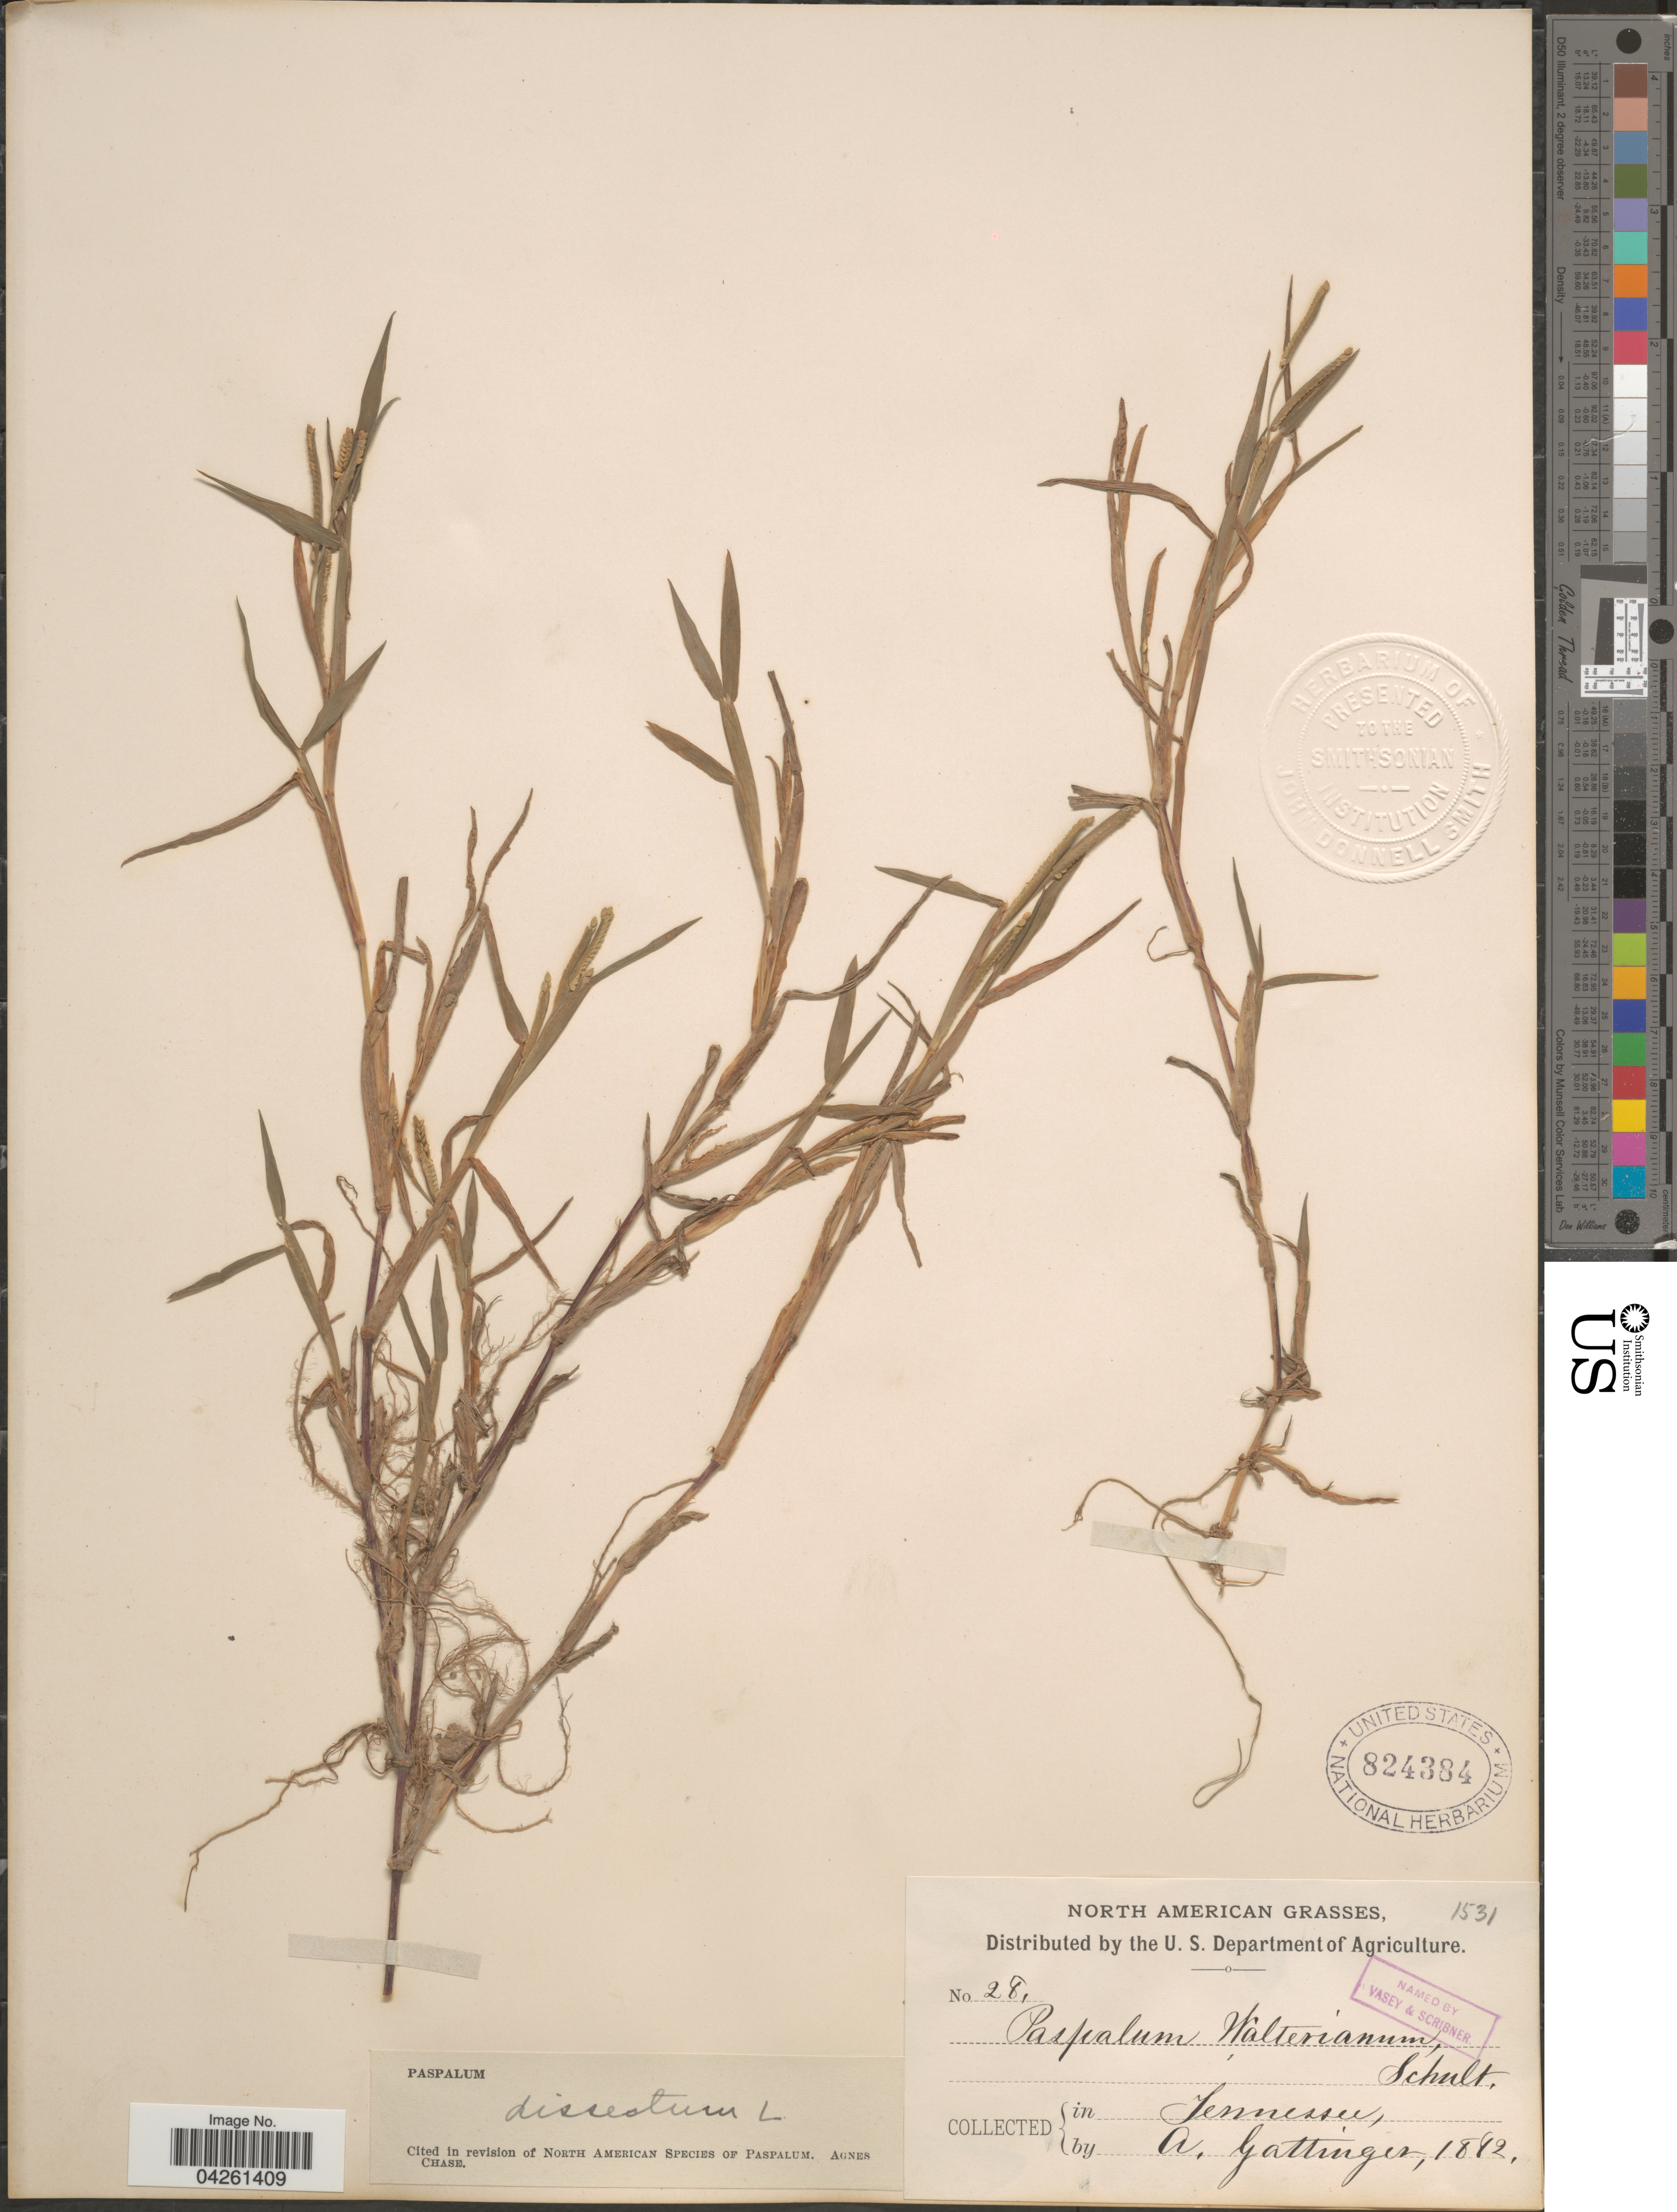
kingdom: Plantae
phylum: Tracheophyta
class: Liliopsida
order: Poales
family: Poaceae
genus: Paspalum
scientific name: Paspalum dissectum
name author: (L.) L.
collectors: A. Gattinger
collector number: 28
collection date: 1892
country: United States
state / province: Tennessee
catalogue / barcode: US 824384